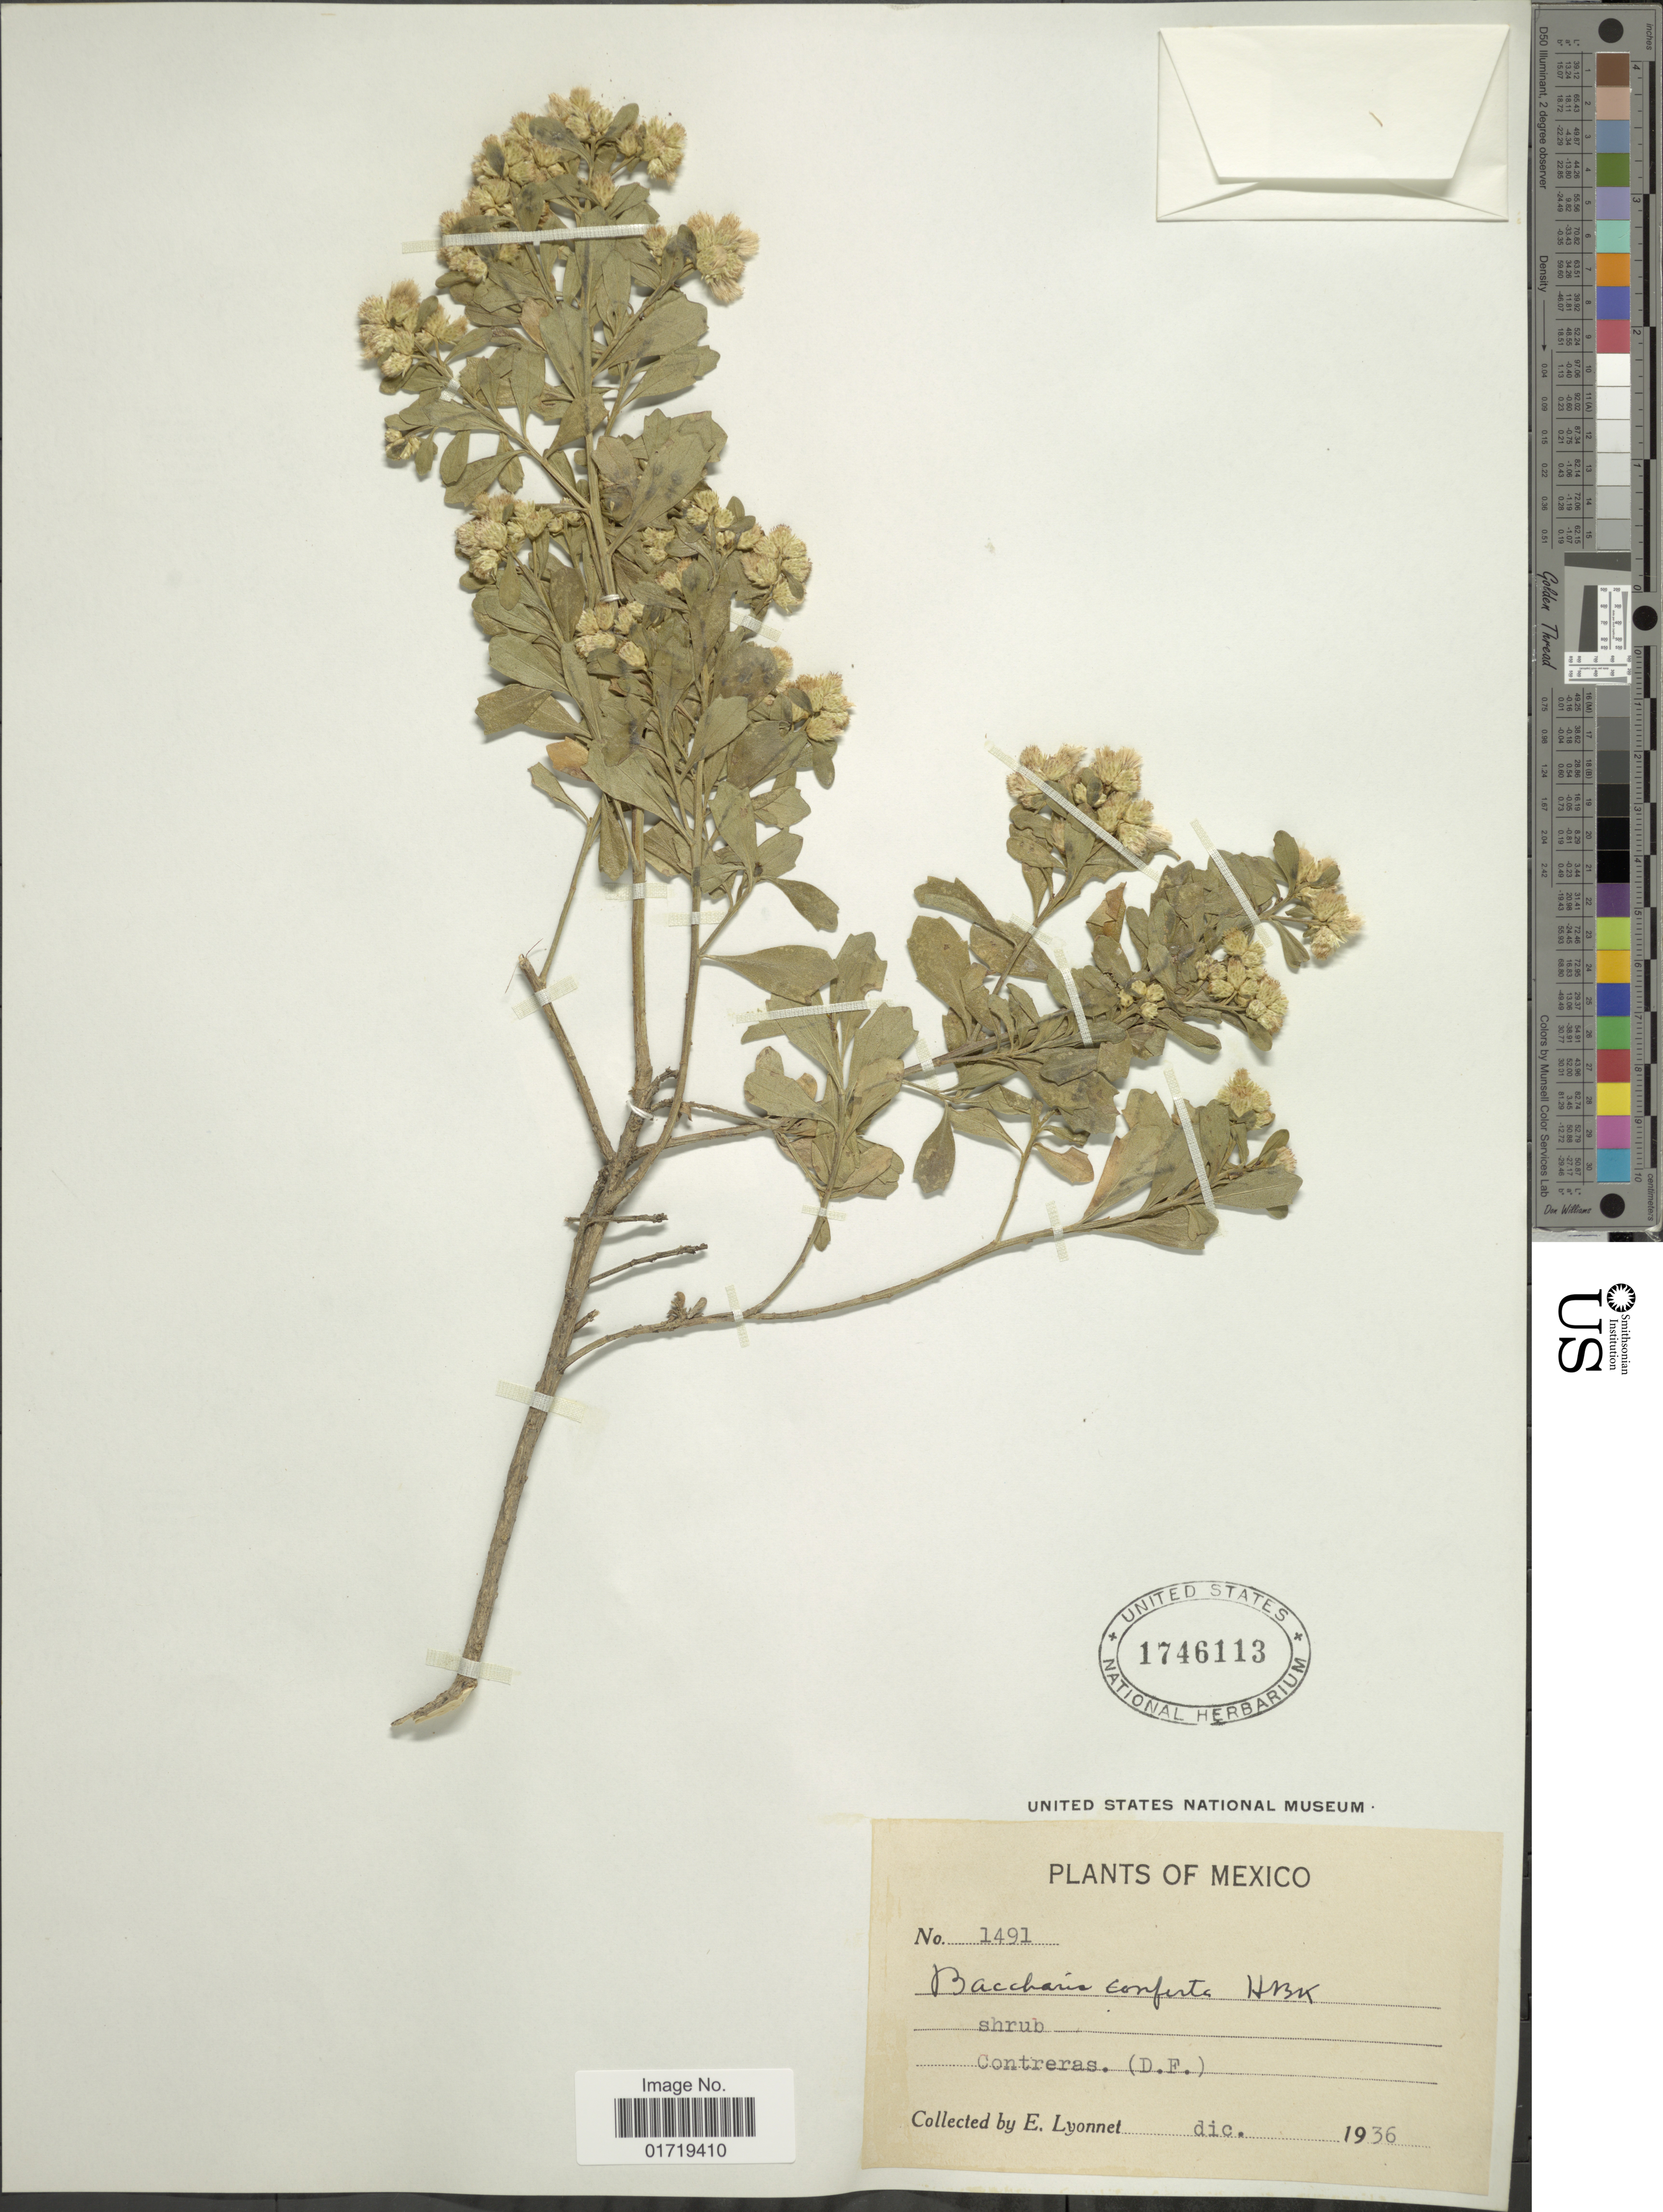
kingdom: Plantae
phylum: Tracheophyta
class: Magnoliopsida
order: Asterales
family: Asteraceae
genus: Baccharis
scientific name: Baccharis conferta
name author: Kunth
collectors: E. Lyonnet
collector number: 1491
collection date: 1936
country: Mexico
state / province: Distrito Federal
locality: Contreras (D. F.)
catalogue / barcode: US 1746113